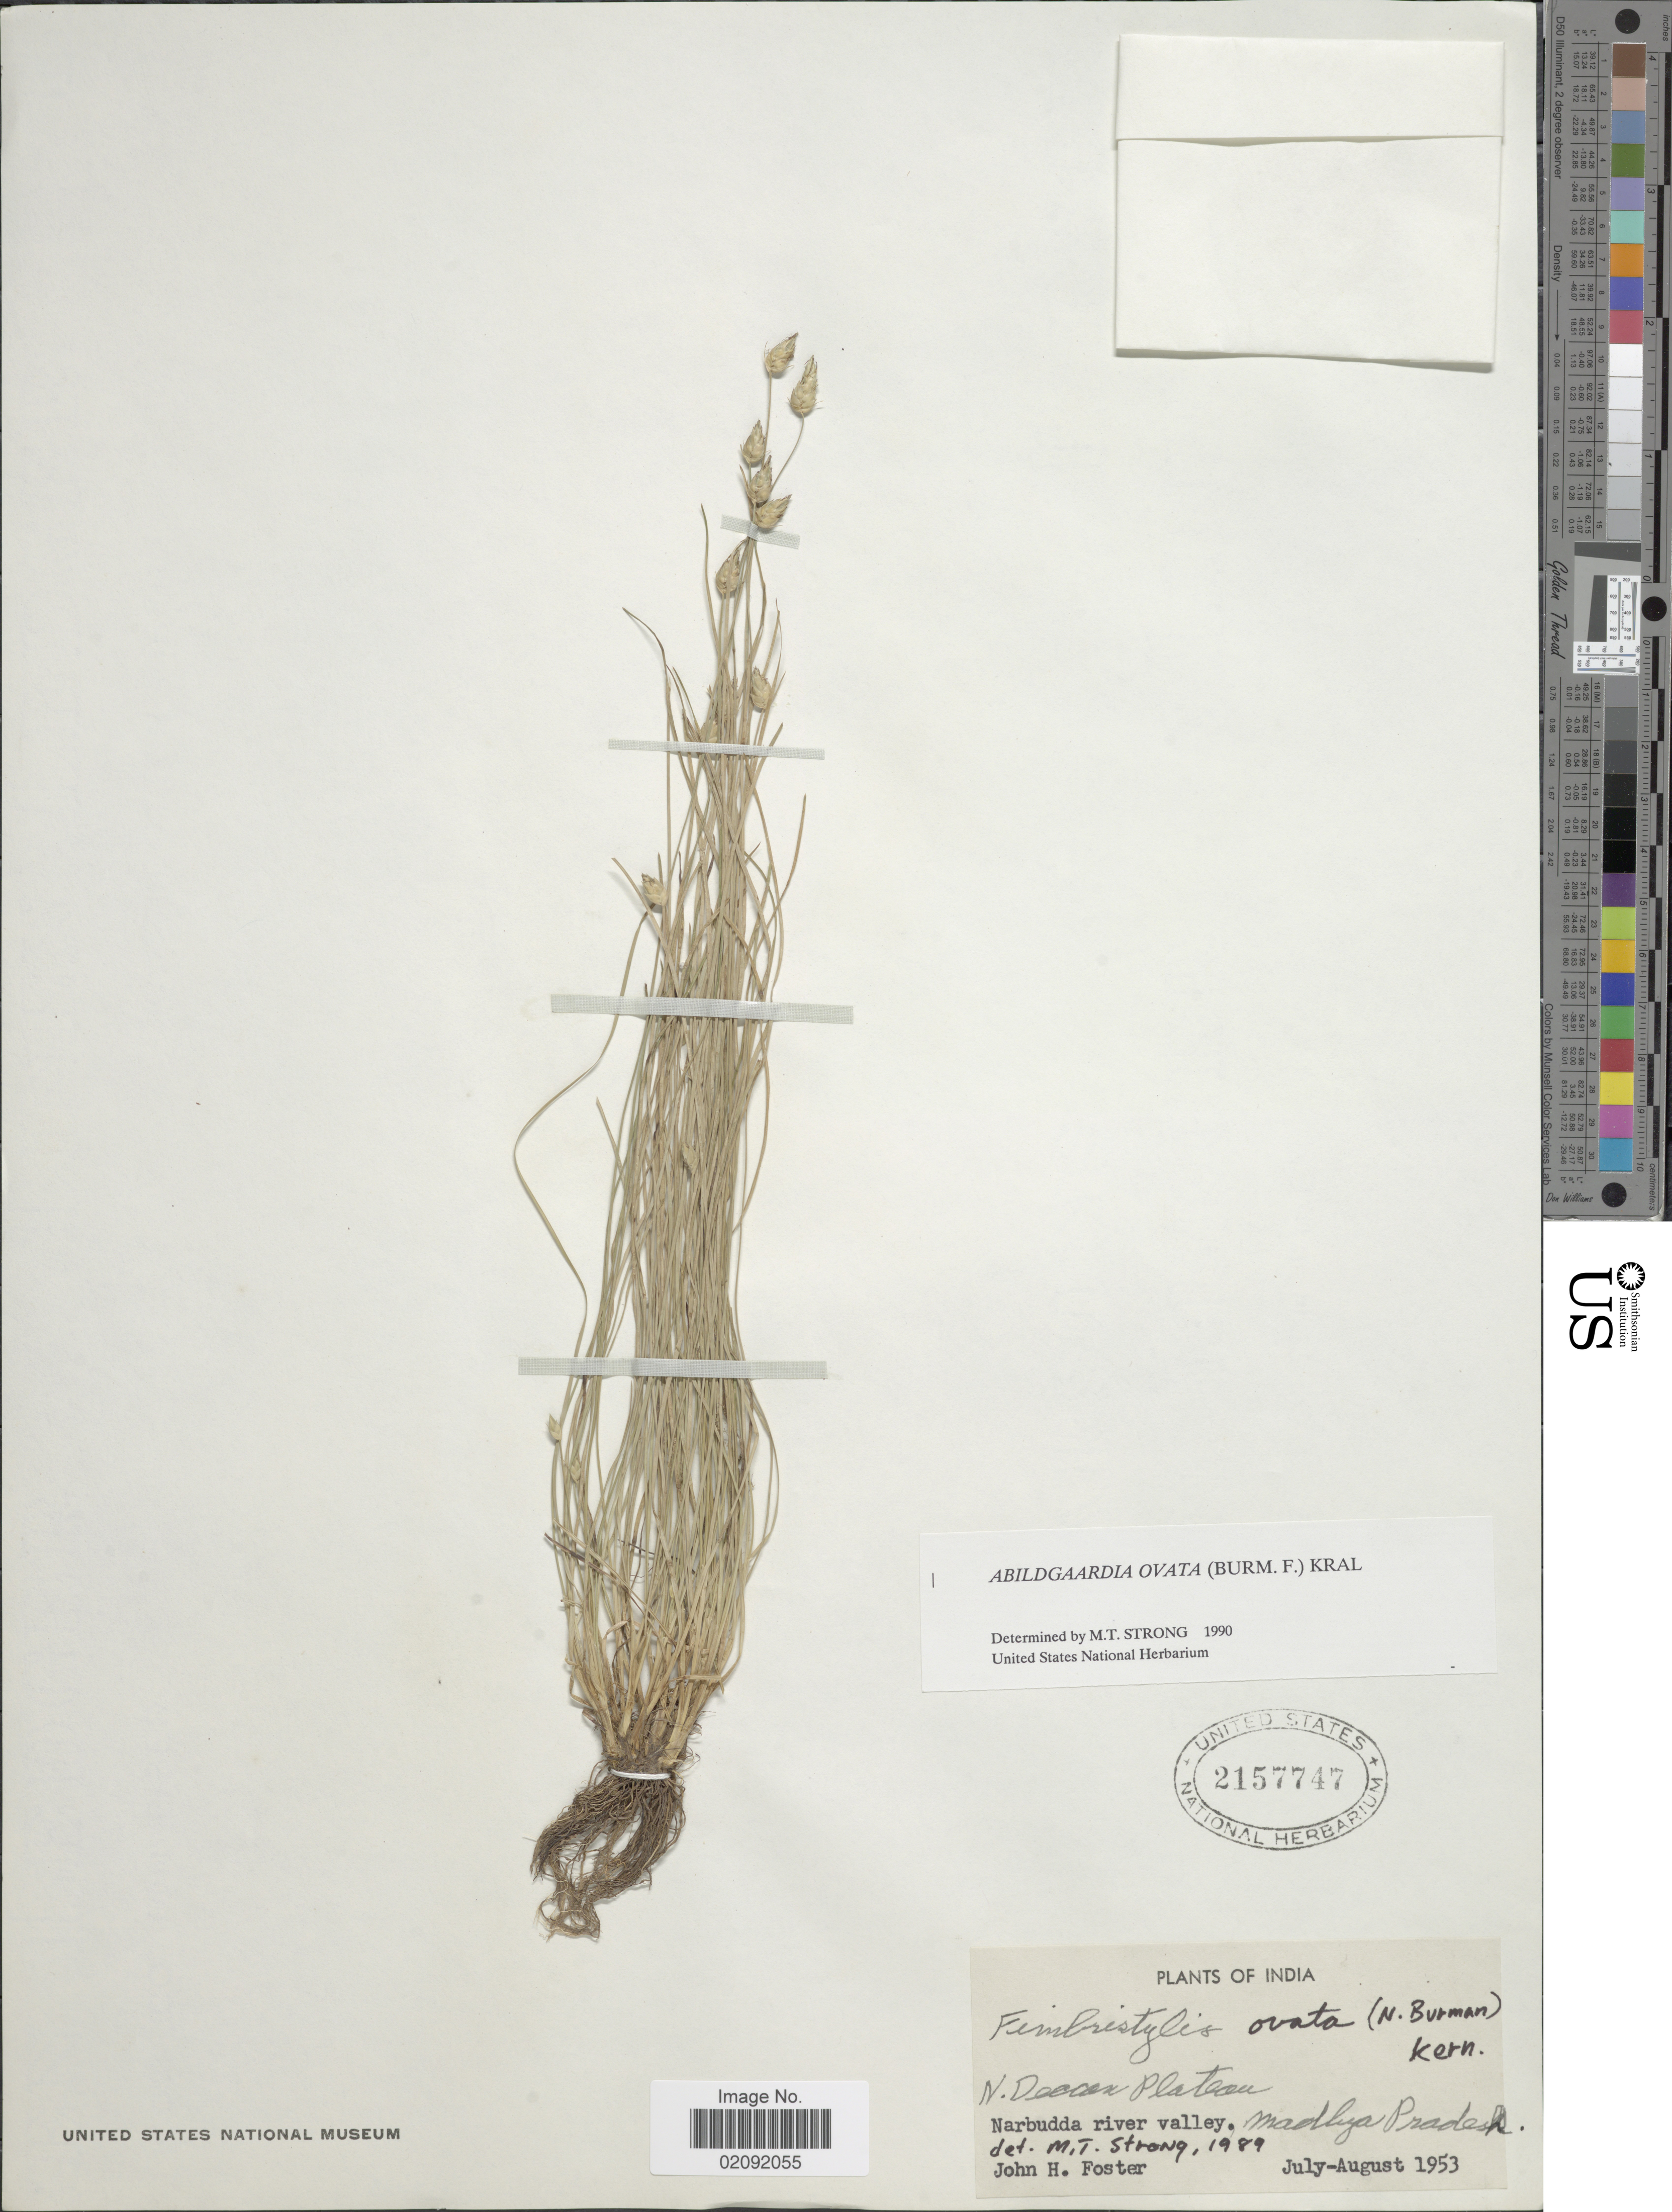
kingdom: Plantae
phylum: Tracheophyta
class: Liliopsida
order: Poales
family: Cyperaceae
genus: Abildgaardia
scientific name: Abildgaardia ovata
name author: (Burm. f.) Kral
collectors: J. Foster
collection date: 1953-07/1953-08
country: India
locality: N. Desser Plateau, Narbudda river valley, Madya Pradesh.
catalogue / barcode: US 2157747